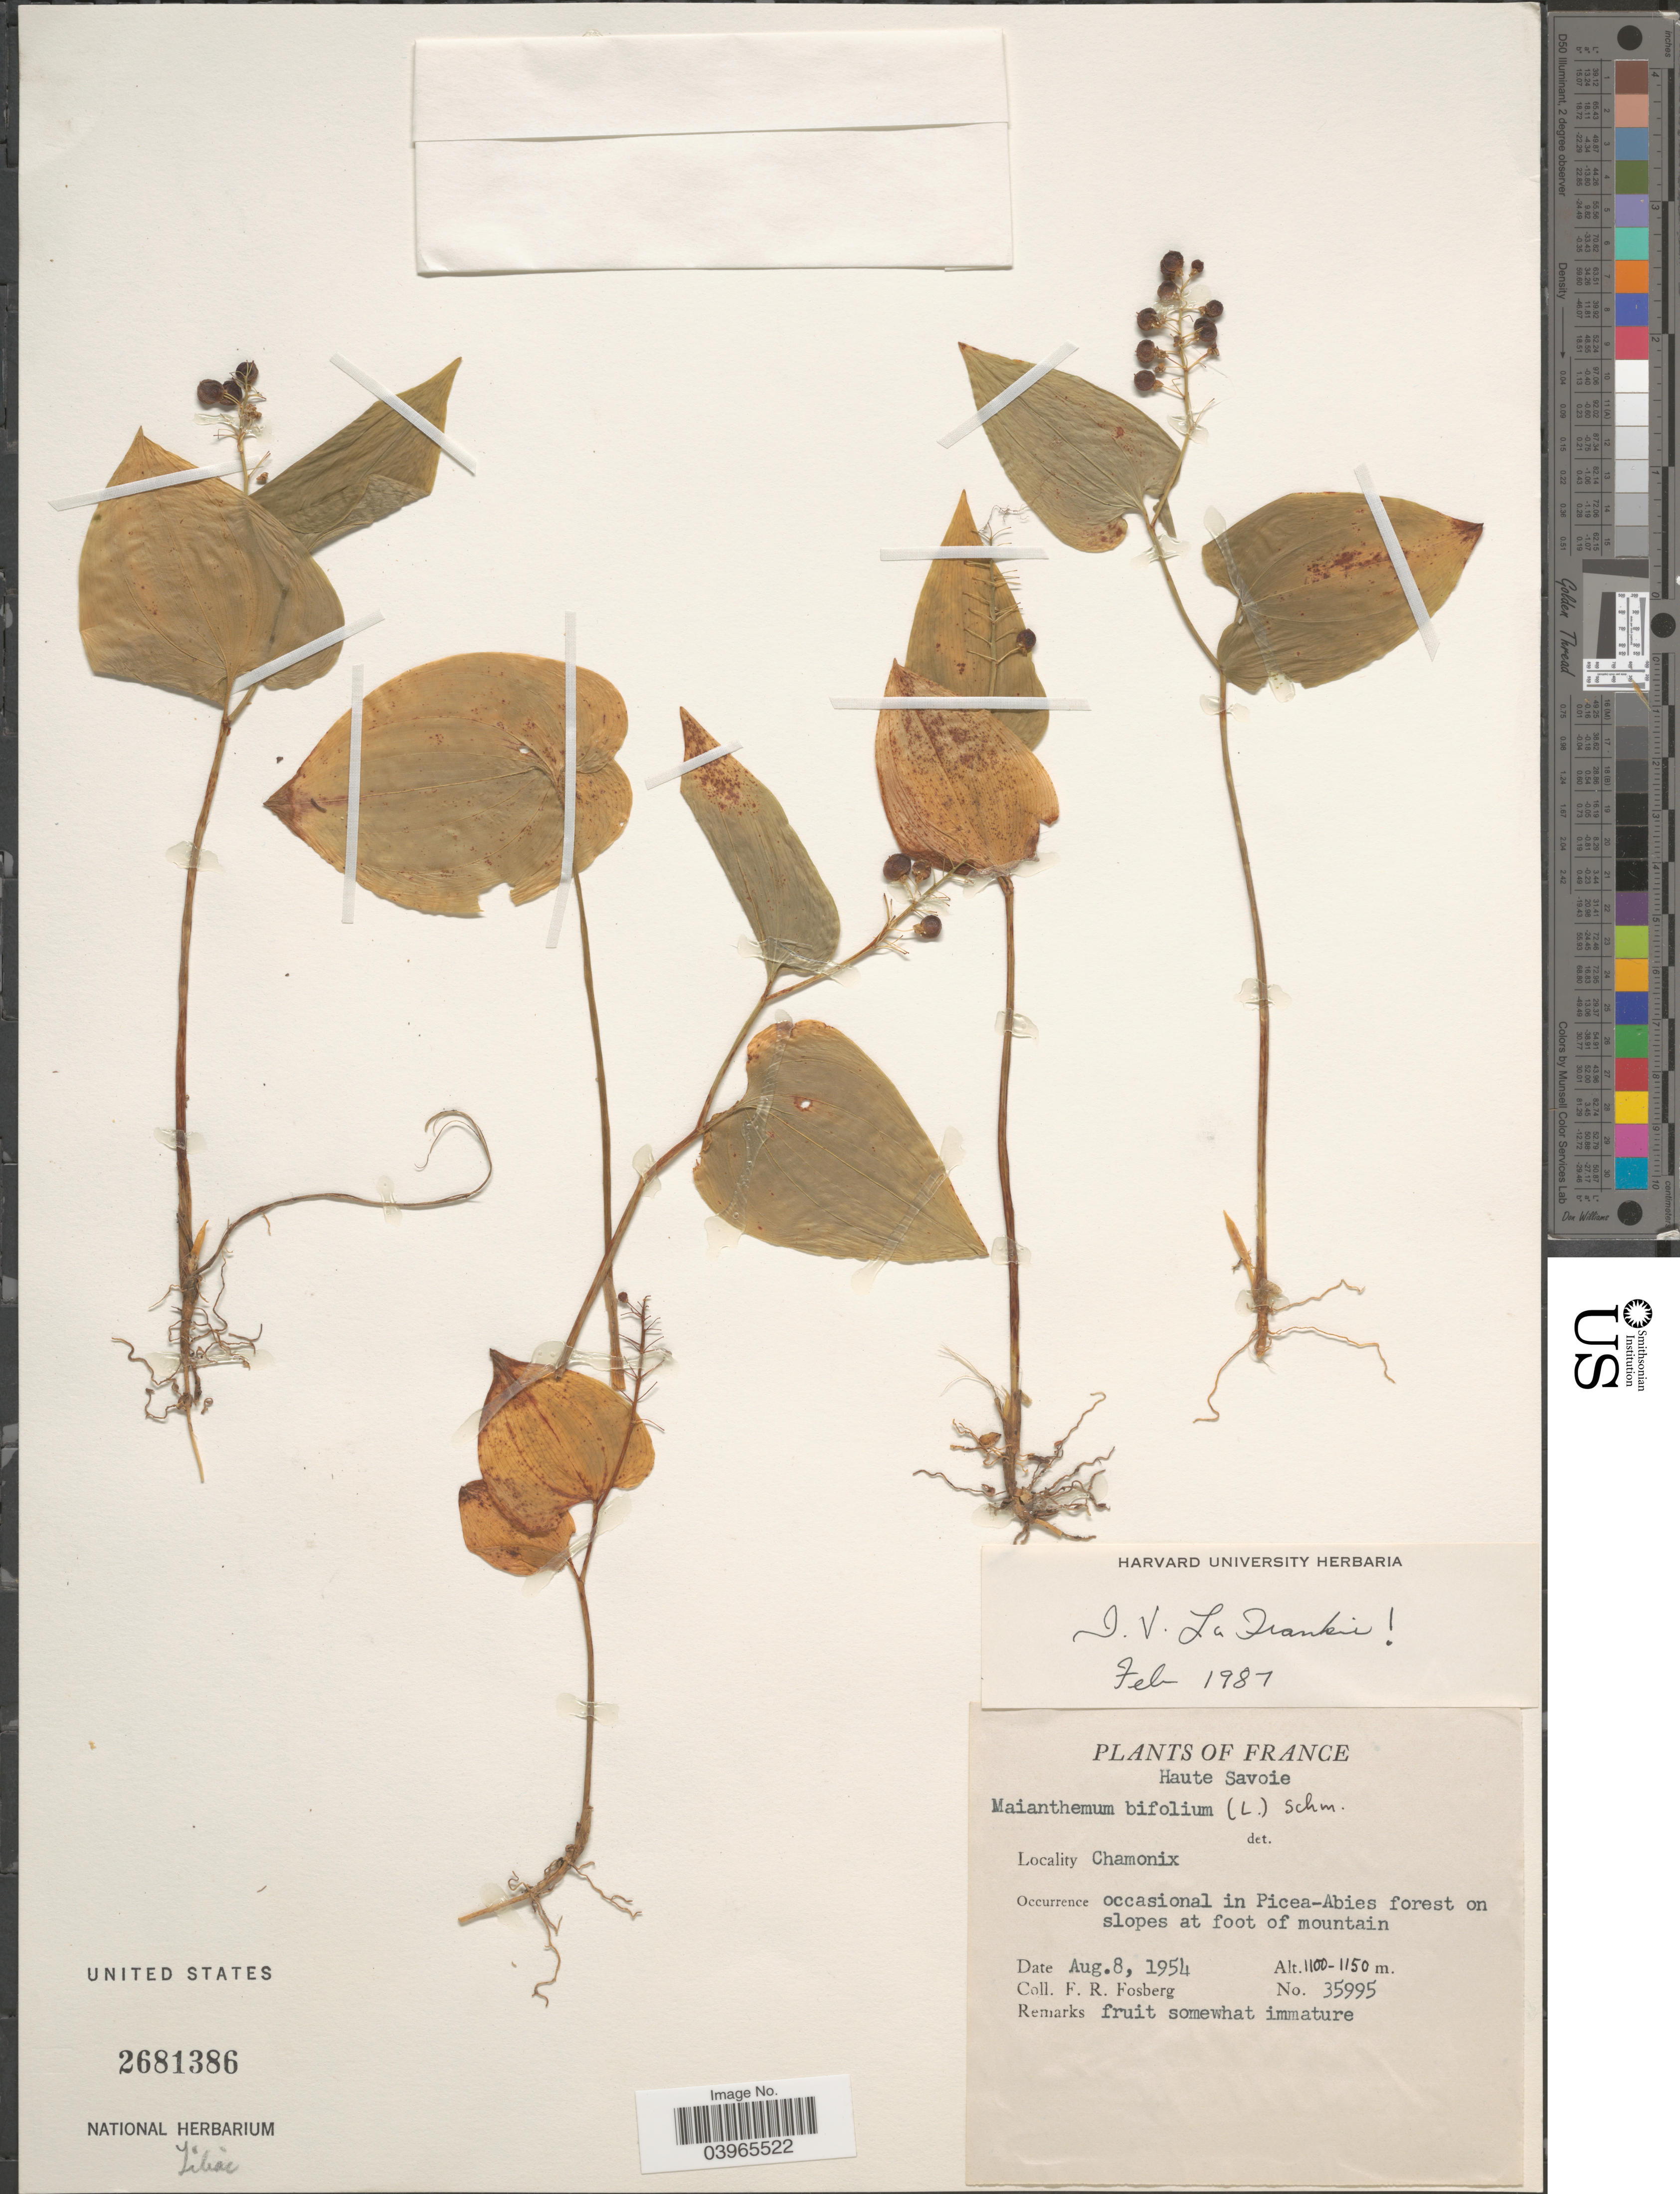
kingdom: Plantae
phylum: Tracheophyta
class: Liliopsida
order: Asparagales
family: Asparagaceae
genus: Maianthemum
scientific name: Maianthemum bifolium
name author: (L.) F.W. Schmidt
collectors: F. R. Fosberg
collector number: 35995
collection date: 1954-08-08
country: France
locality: Haute Savoie. Chamonix. On slopes at foot of mountain.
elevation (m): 1100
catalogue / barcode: US 2681386